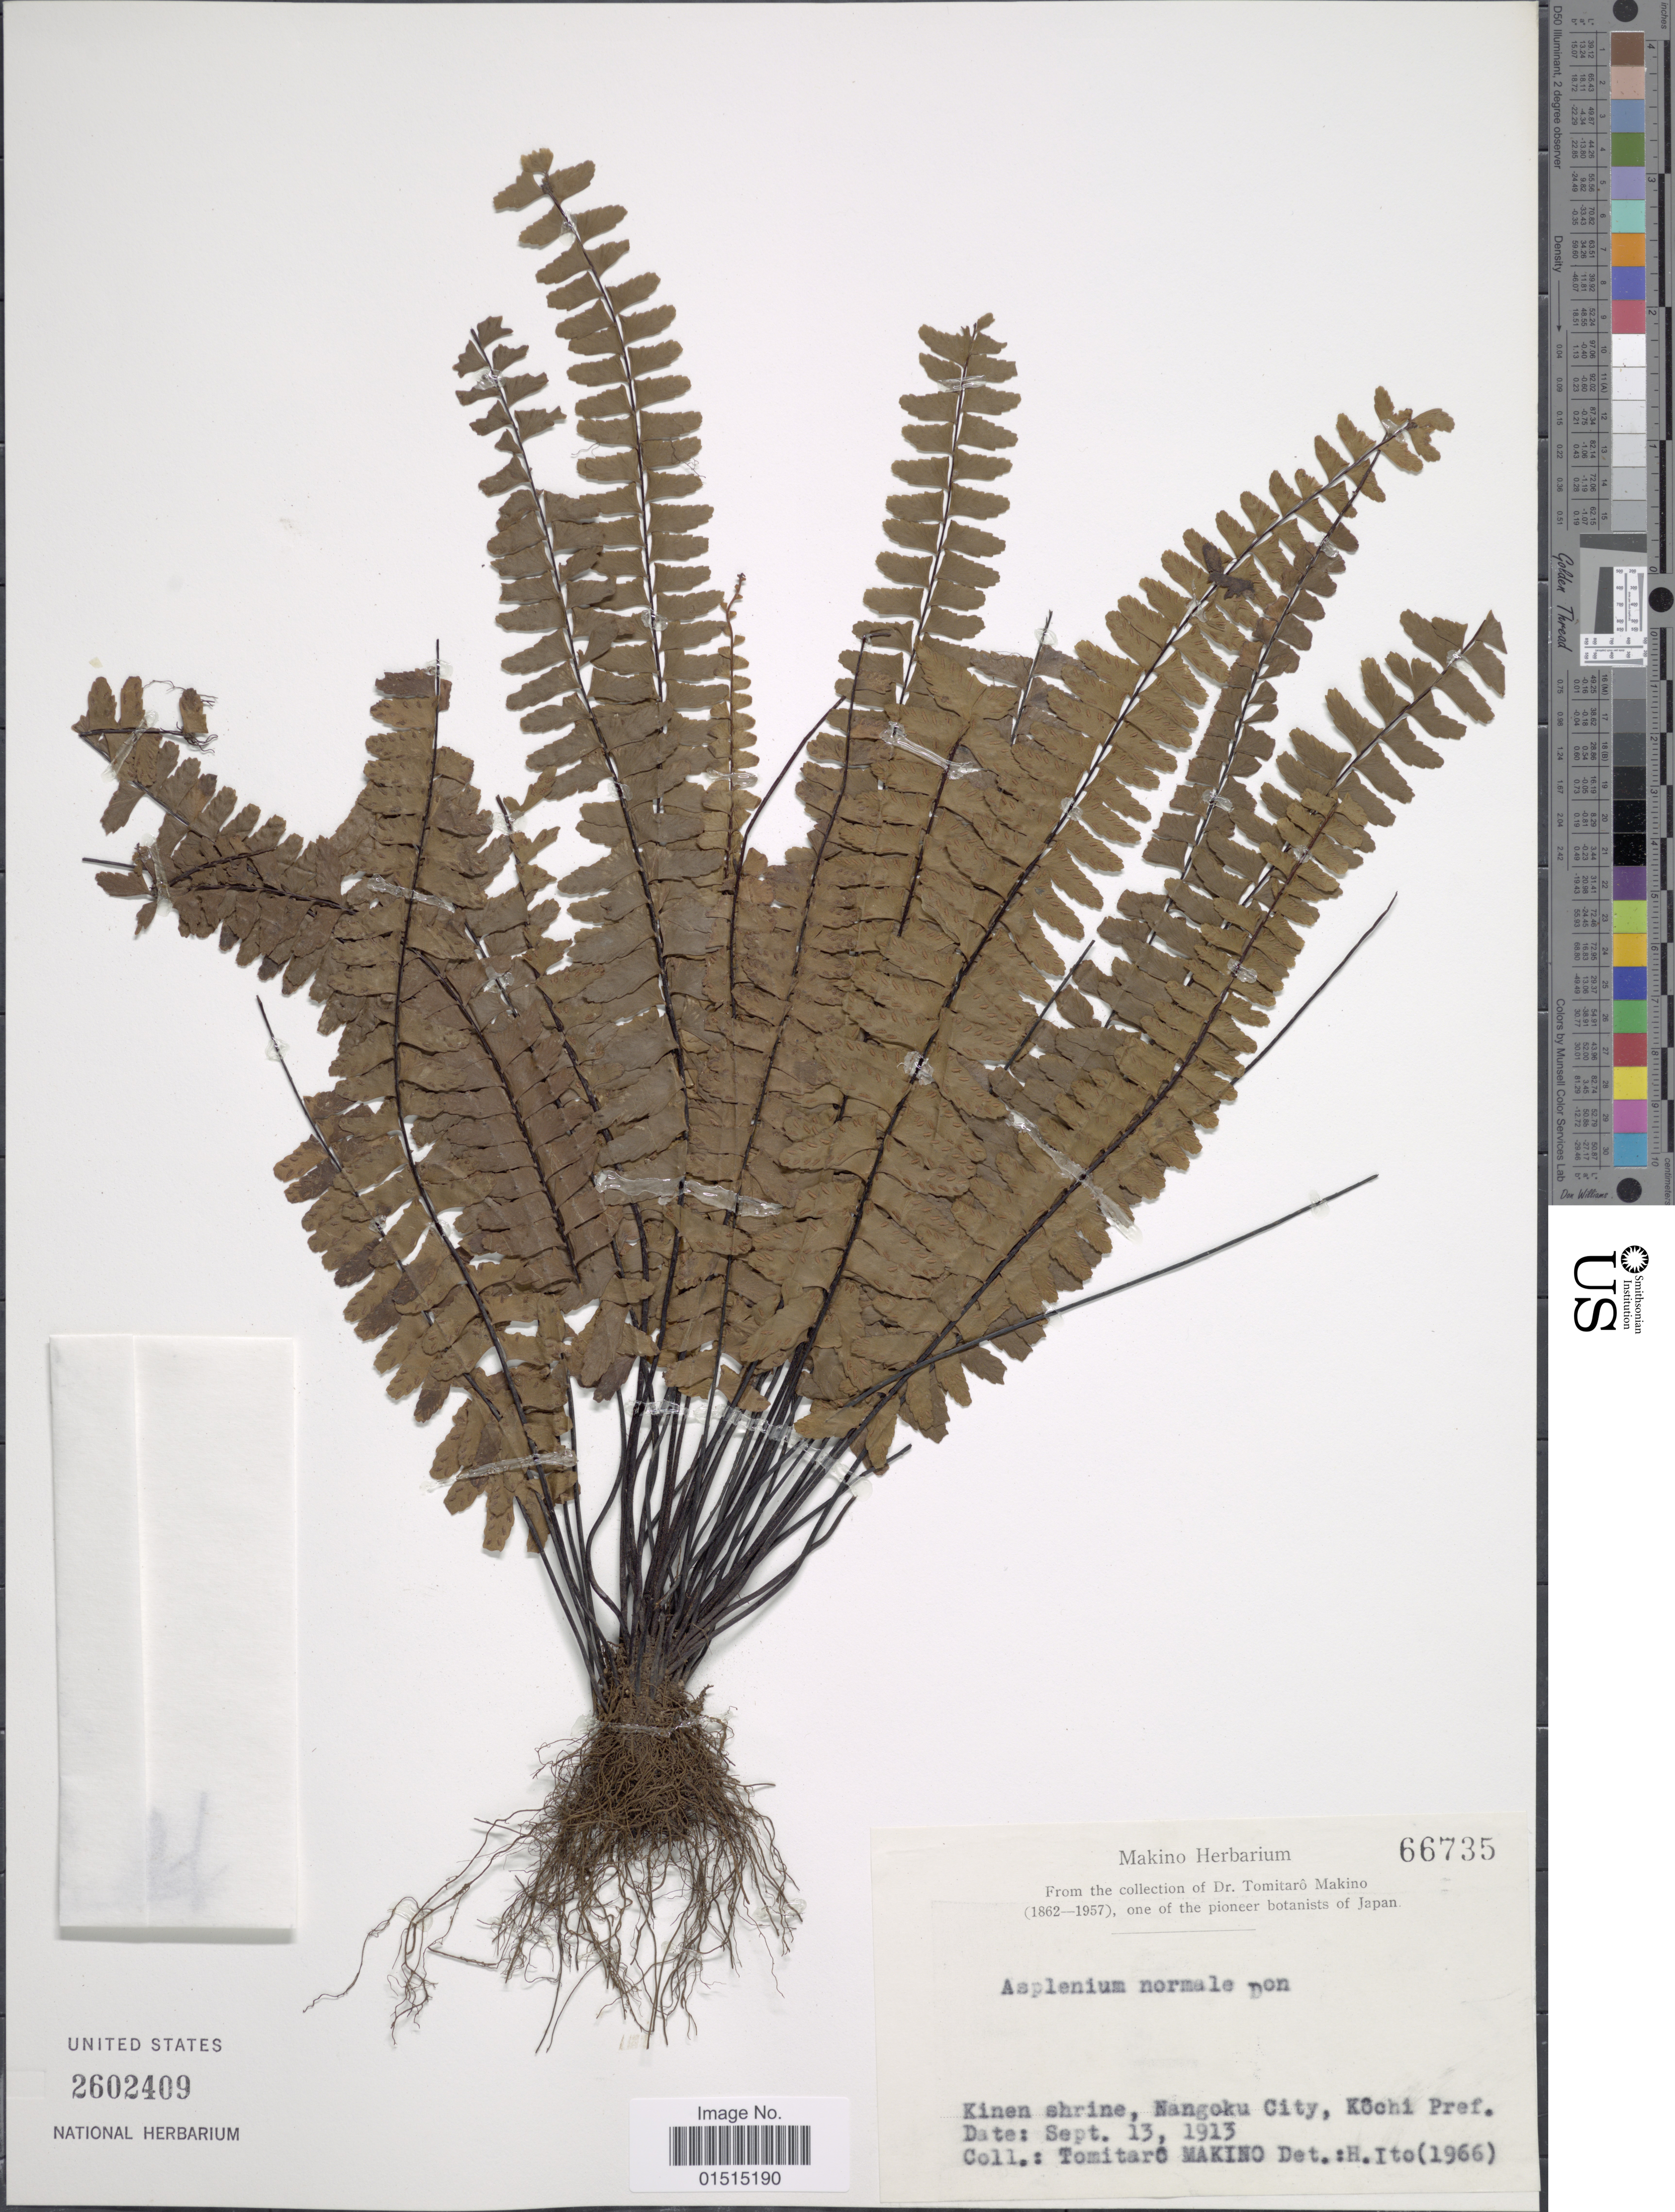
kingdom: Plantae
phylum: Tracheophyta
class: Polypodiopsida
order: Polypodiales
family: Aspleniaceae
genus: Asplenium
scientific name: Asplenium normale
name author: D. Don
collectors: T. Makino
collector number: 66735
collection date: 1913-09-13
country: Japan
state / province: Koti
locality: Kinen shrine, Nangoku City, Kochi pref.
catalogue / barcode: US 2602409